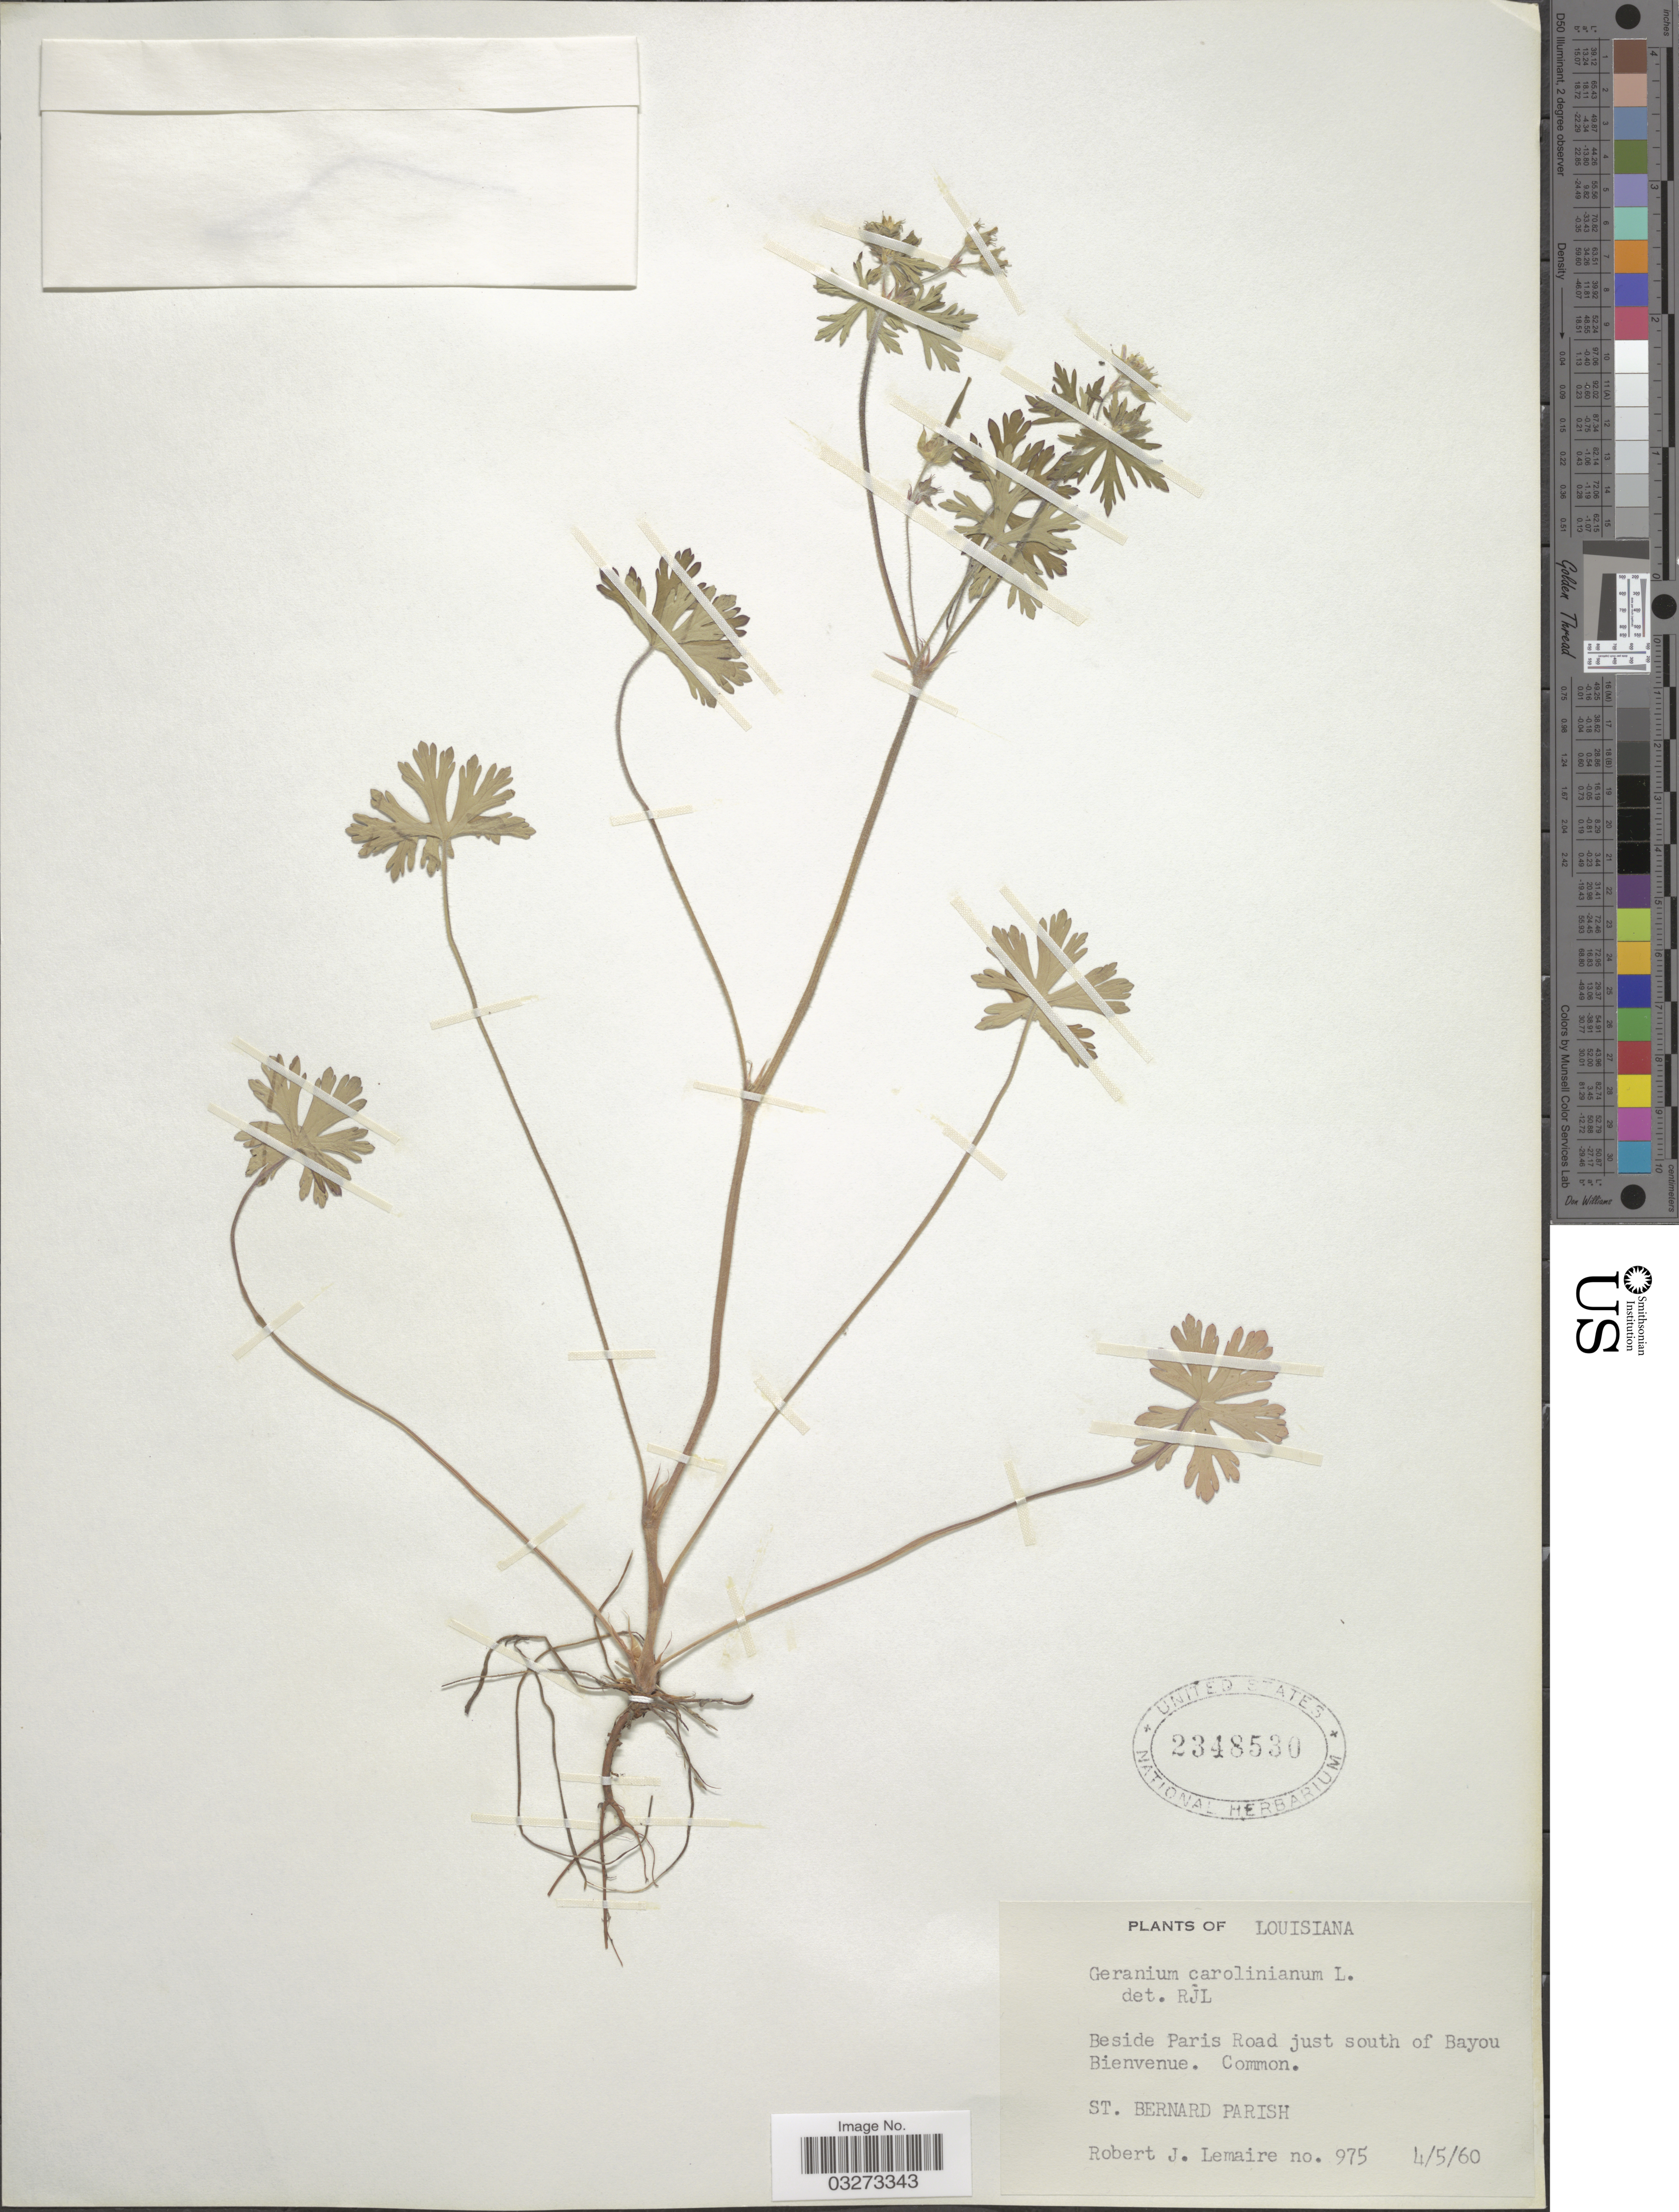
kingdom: Plantae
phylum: Tracheophyta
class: Magnoliopsida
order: Geraniales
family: Geraniaceae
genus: Geranium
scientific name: Geranium carolinianum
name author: L.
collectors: R. J. Lemaire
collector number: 975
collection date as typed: Transcribed d/m/y: 5/4/60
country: United States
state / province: Louisiana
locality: Beside Paris Road just south of Bayou Bienvenue. St. Bernard Parish.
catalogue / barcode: US 2348530